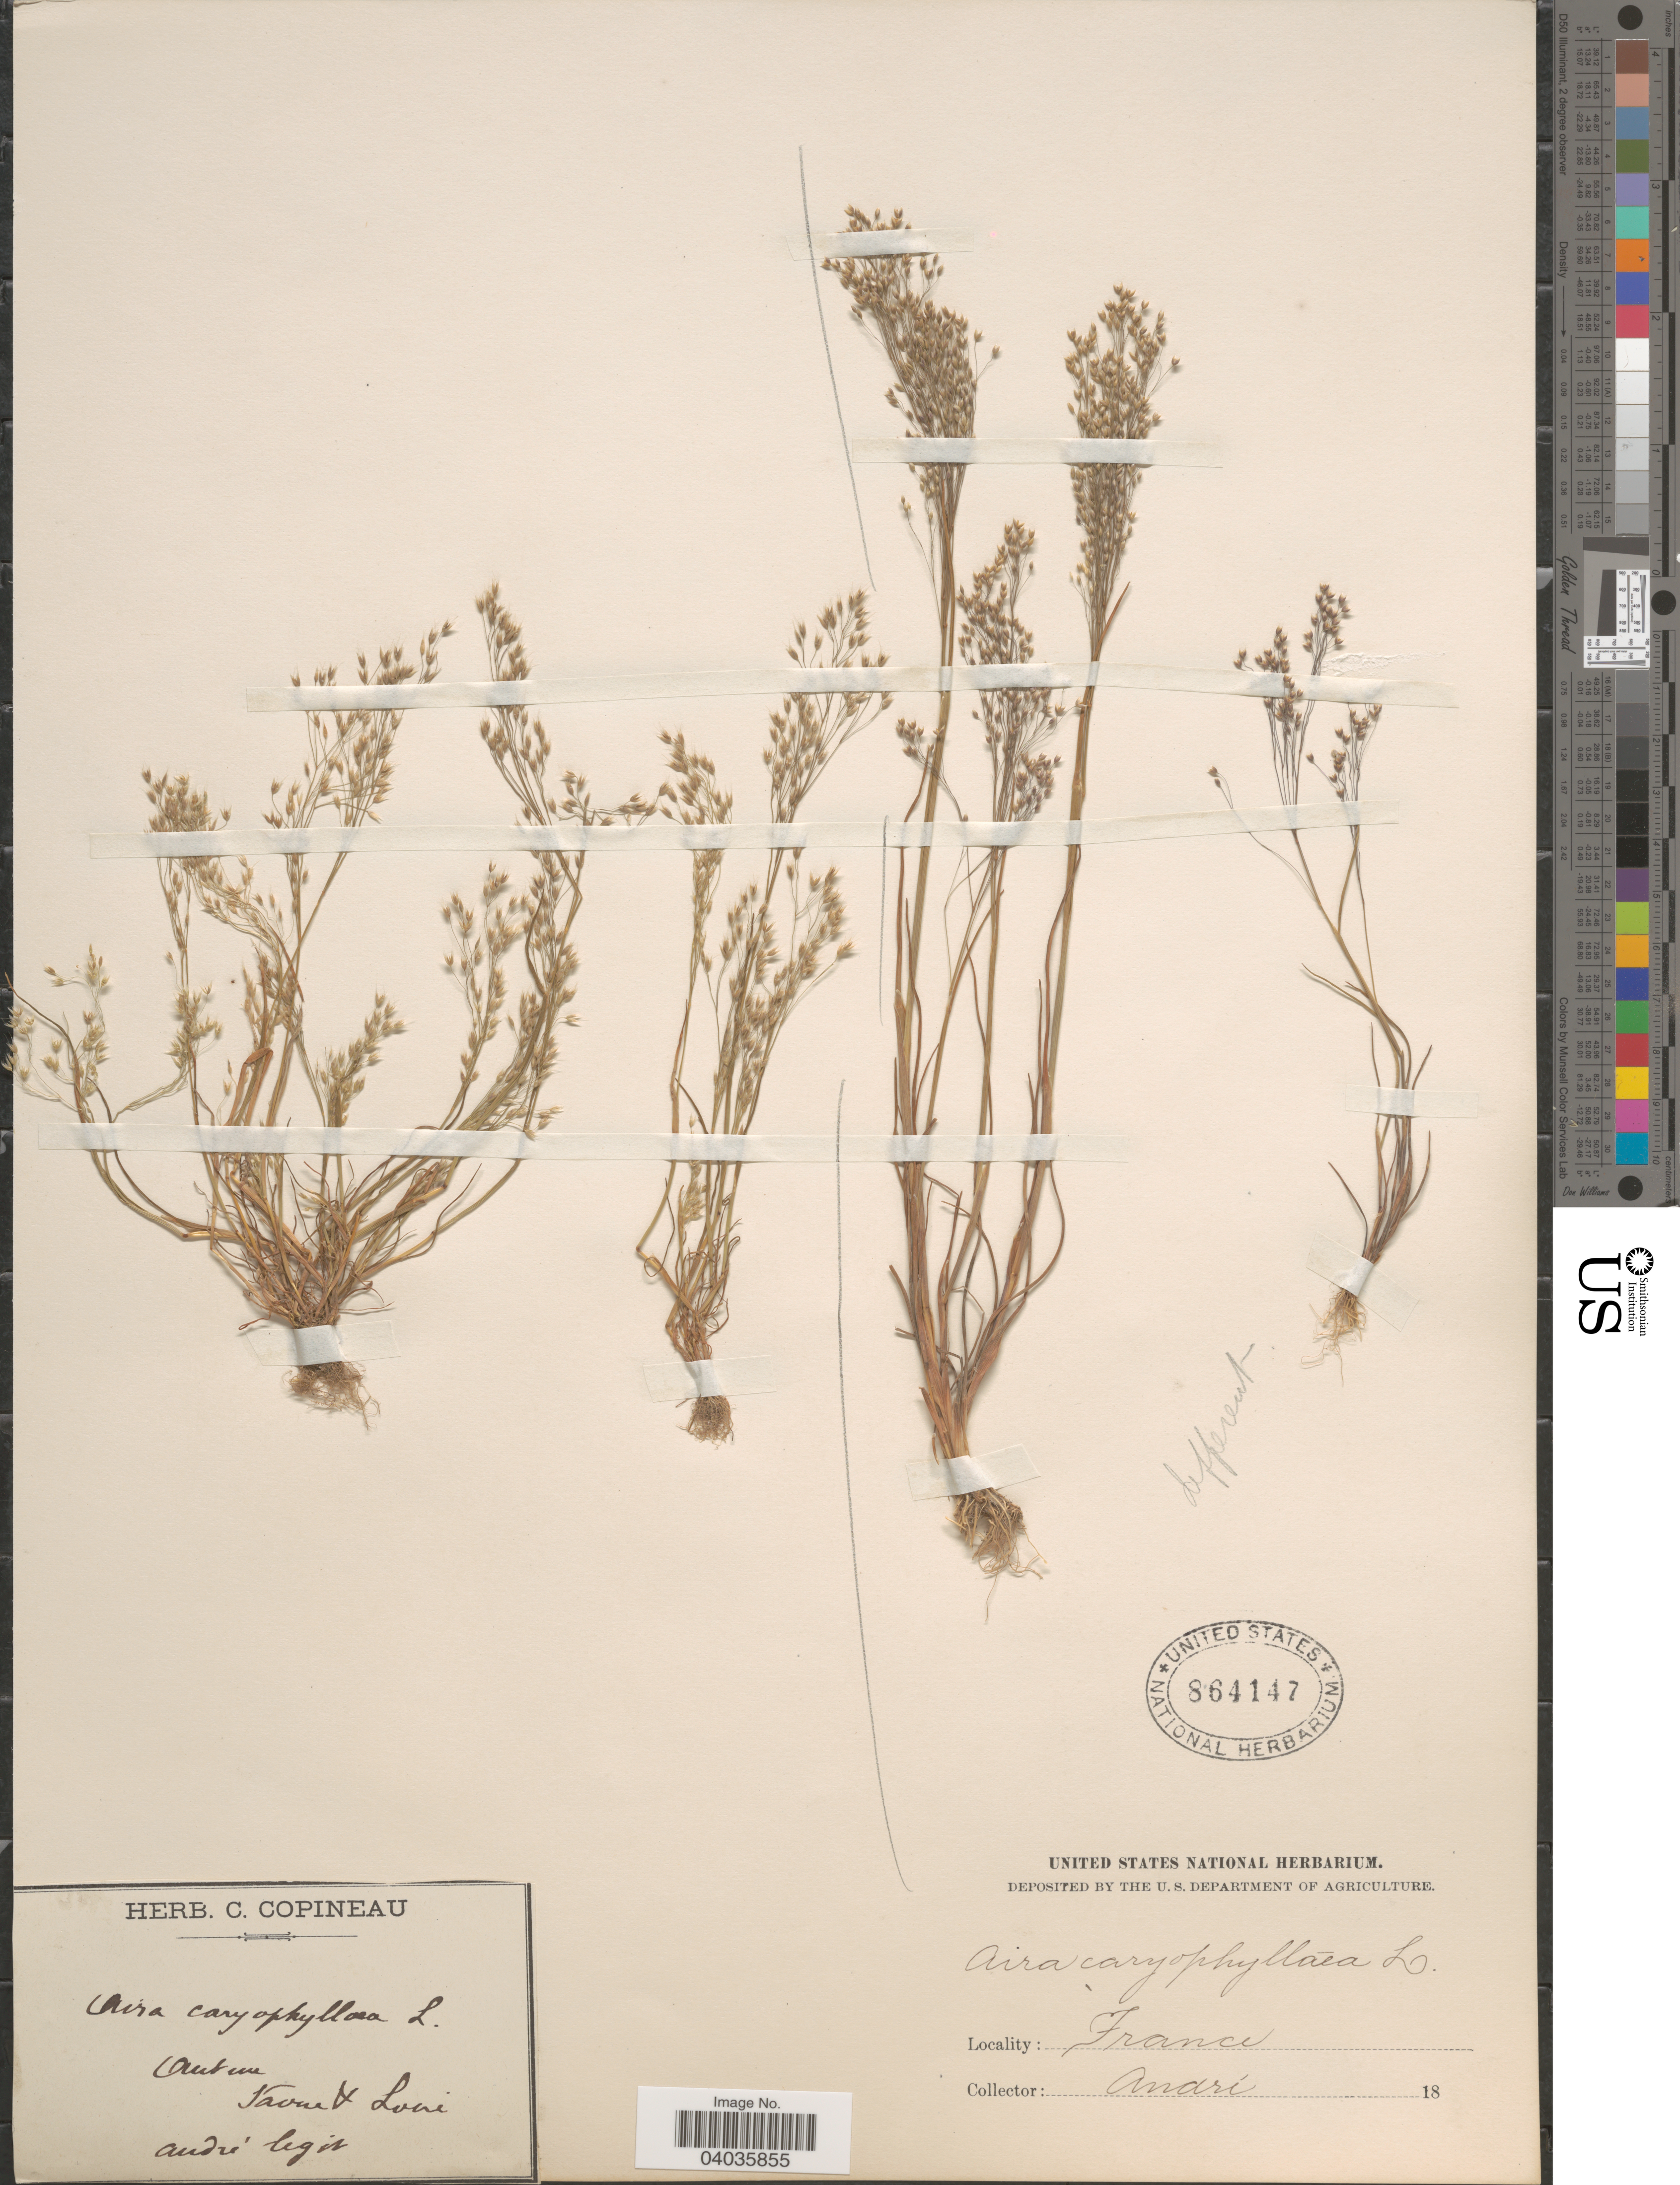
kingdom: Plantae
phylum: Tracheophyta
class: Liliopsida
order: Poales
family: Poaceae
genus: Aira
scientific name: Aira caryophyllea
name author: L.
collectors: André, --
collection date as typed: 18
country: France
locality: Chateau Savoie & Loire.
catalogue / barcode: US 864147